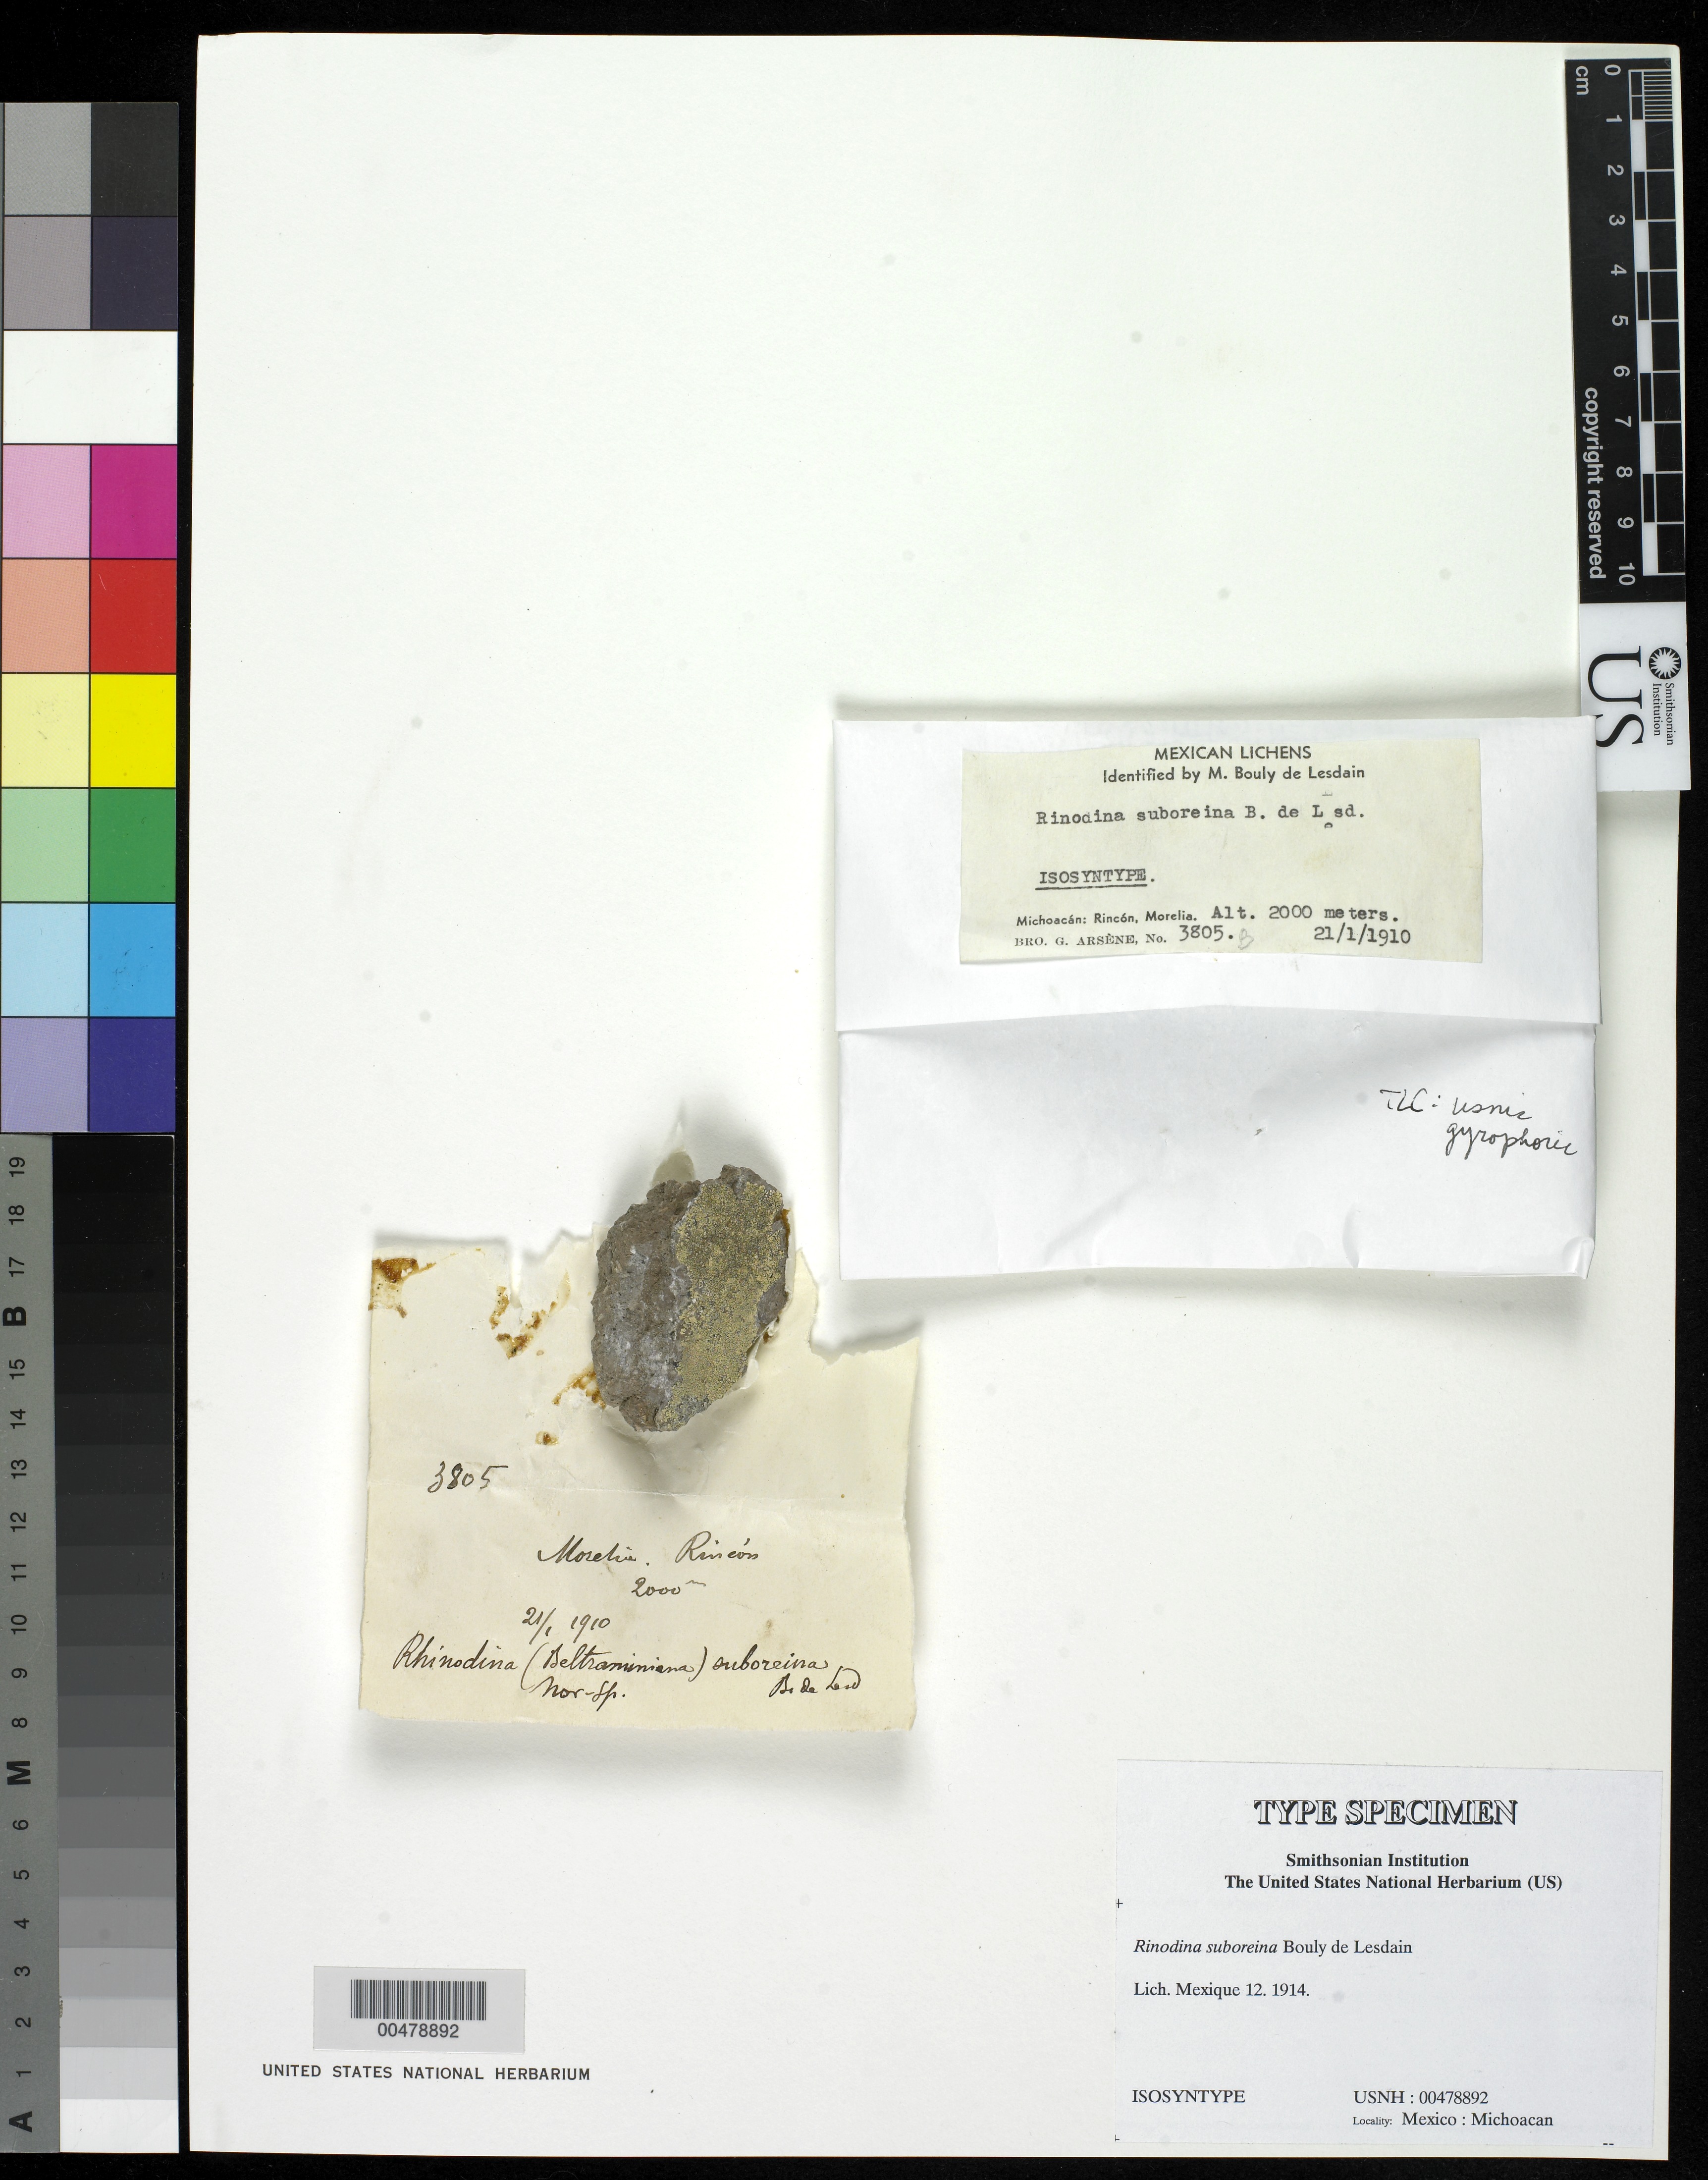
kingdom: Fungi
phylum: Ascomycota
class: Lecanoromycetes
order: Caliciales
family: Physciaceae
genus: Rinodina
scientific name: Rinodina suboreina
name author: B. de Lesd.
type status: Isosyntype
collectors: Bro. G. Arsène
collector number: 3805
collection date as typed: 21 Jan 1910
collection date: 1910-01-21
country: Mexico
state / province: Michoacán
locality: Rincon, Morelia.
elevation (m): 2000